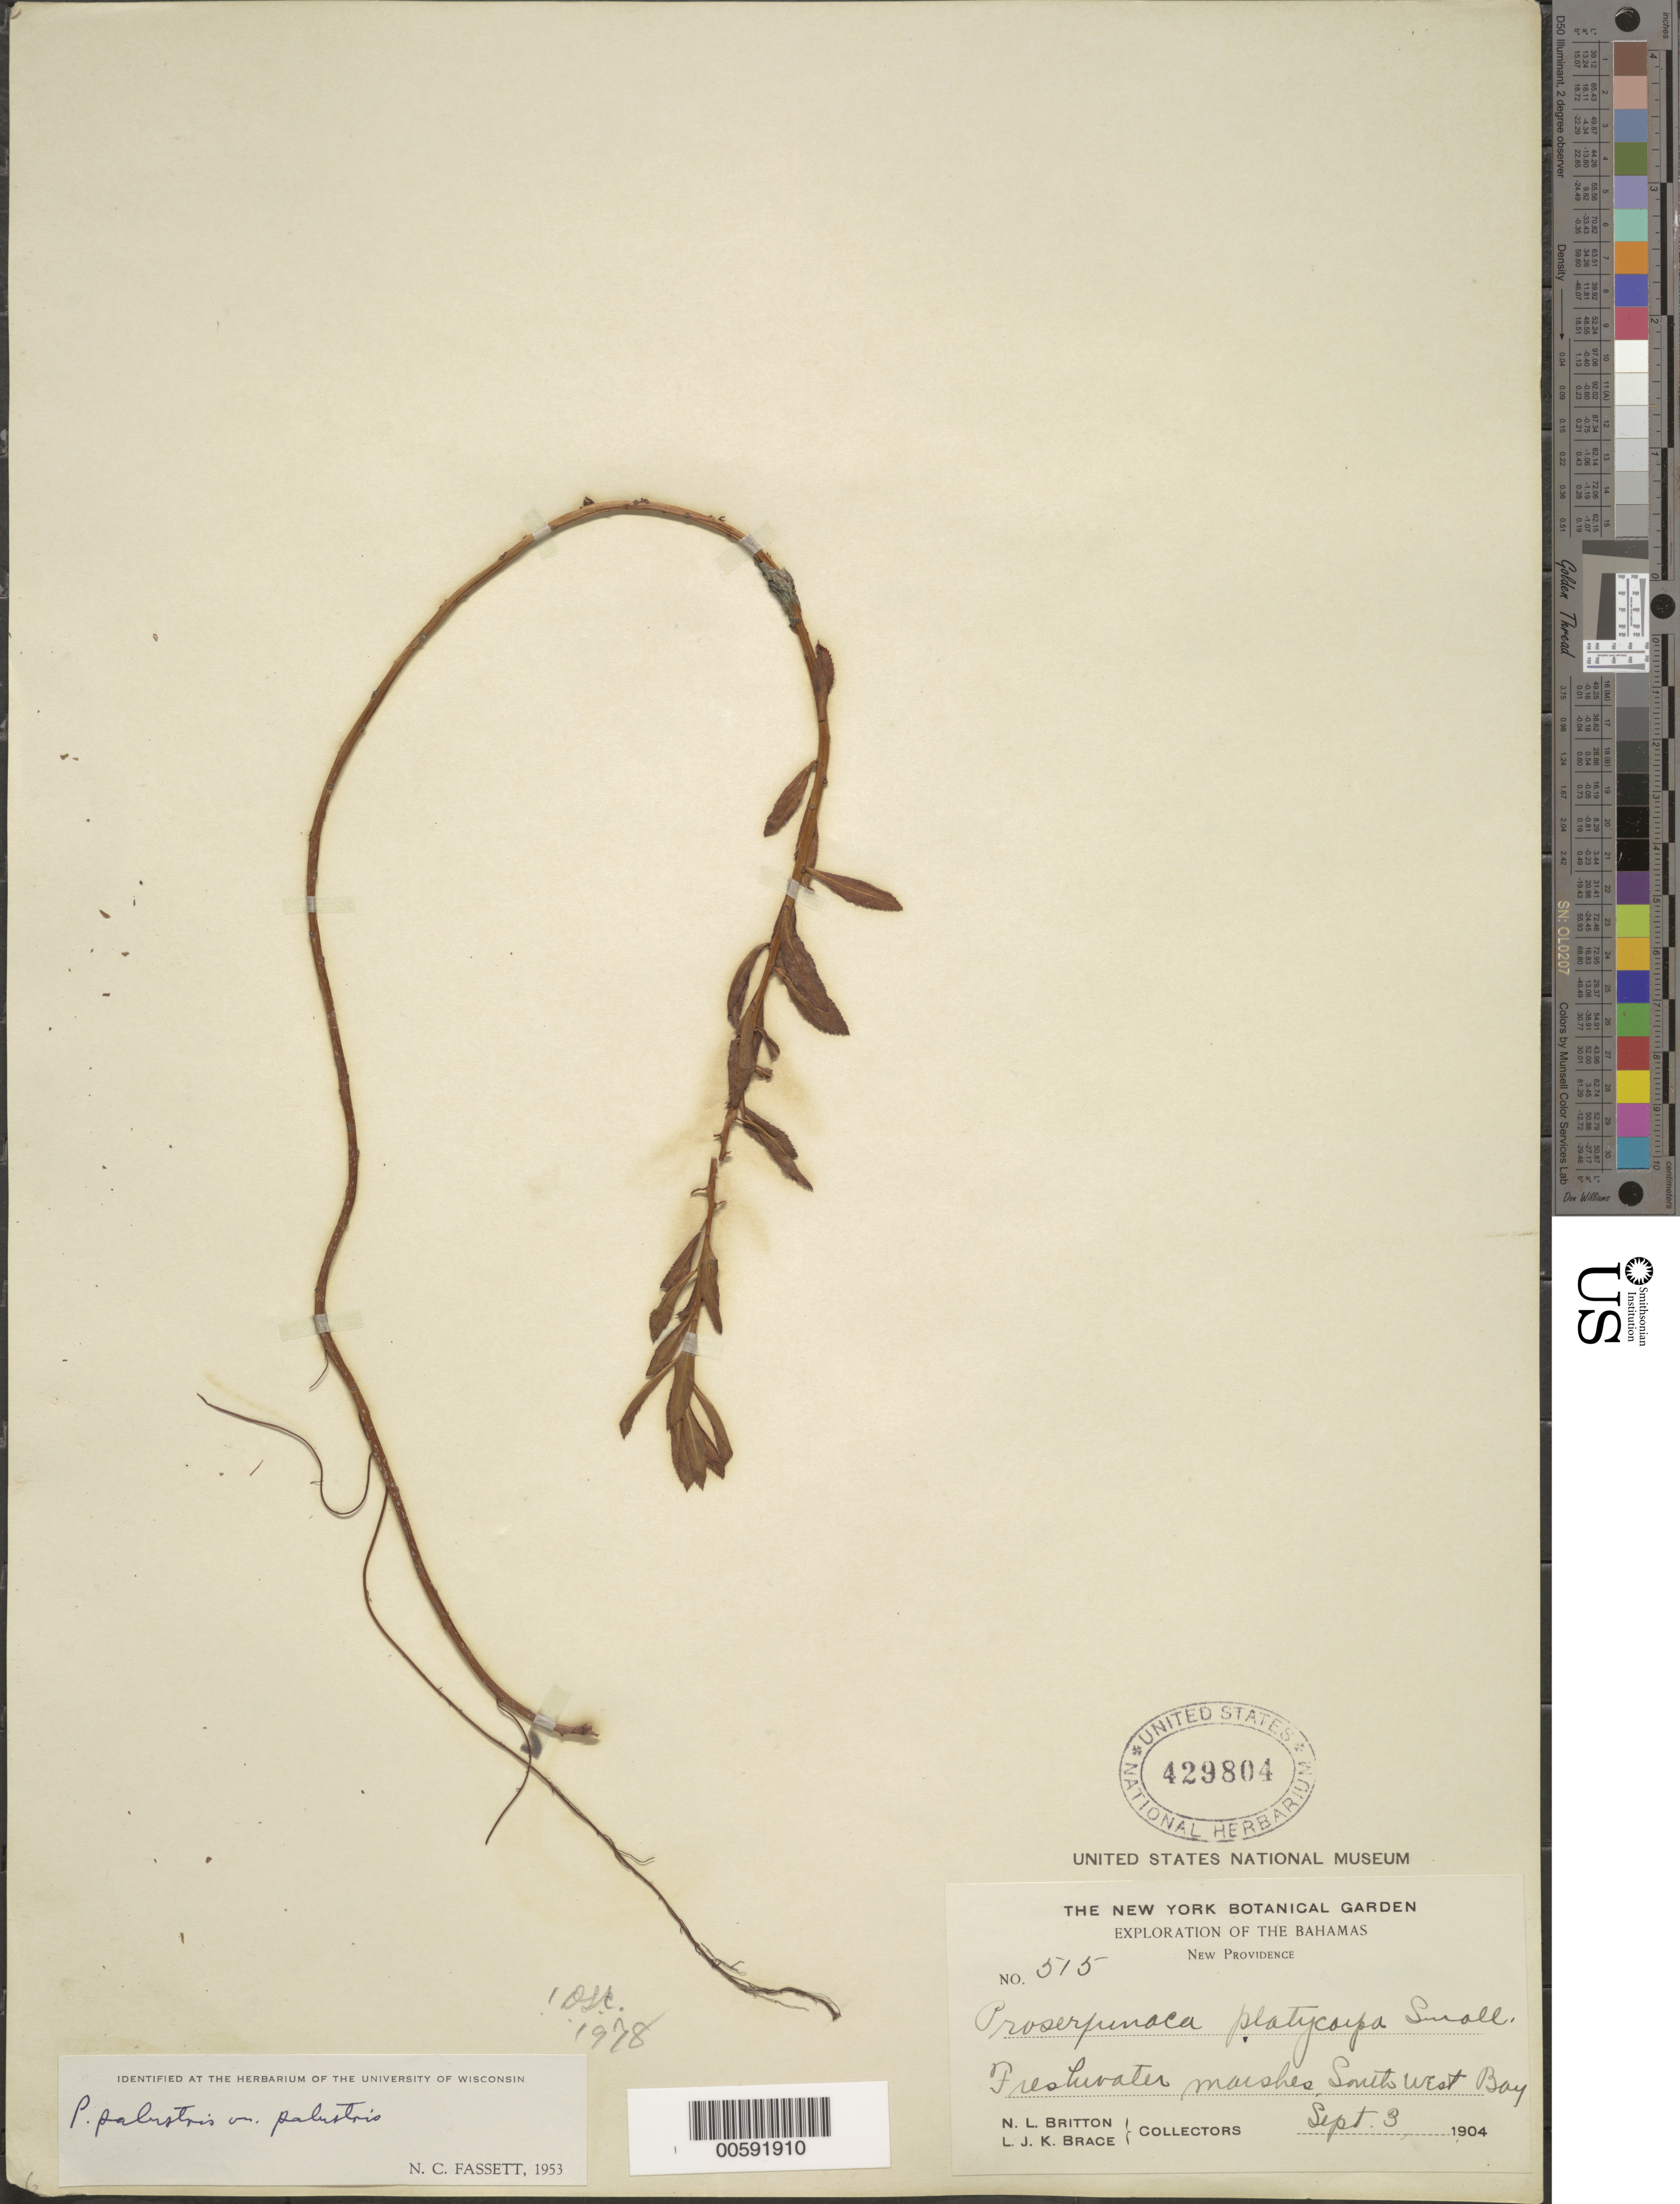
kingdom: Plantae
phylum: Tracheophyta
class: Magnoliopsida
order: Saxifragales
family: Haloragaceae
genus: Proserpinaca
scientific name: Proserpinaca palustris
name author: L.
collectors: N. Britton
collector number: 515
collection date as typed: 03 Sep 1904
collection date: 1904-09-03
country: Bahamas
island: New Providence Island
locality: South West Bay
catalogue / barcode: US 429804